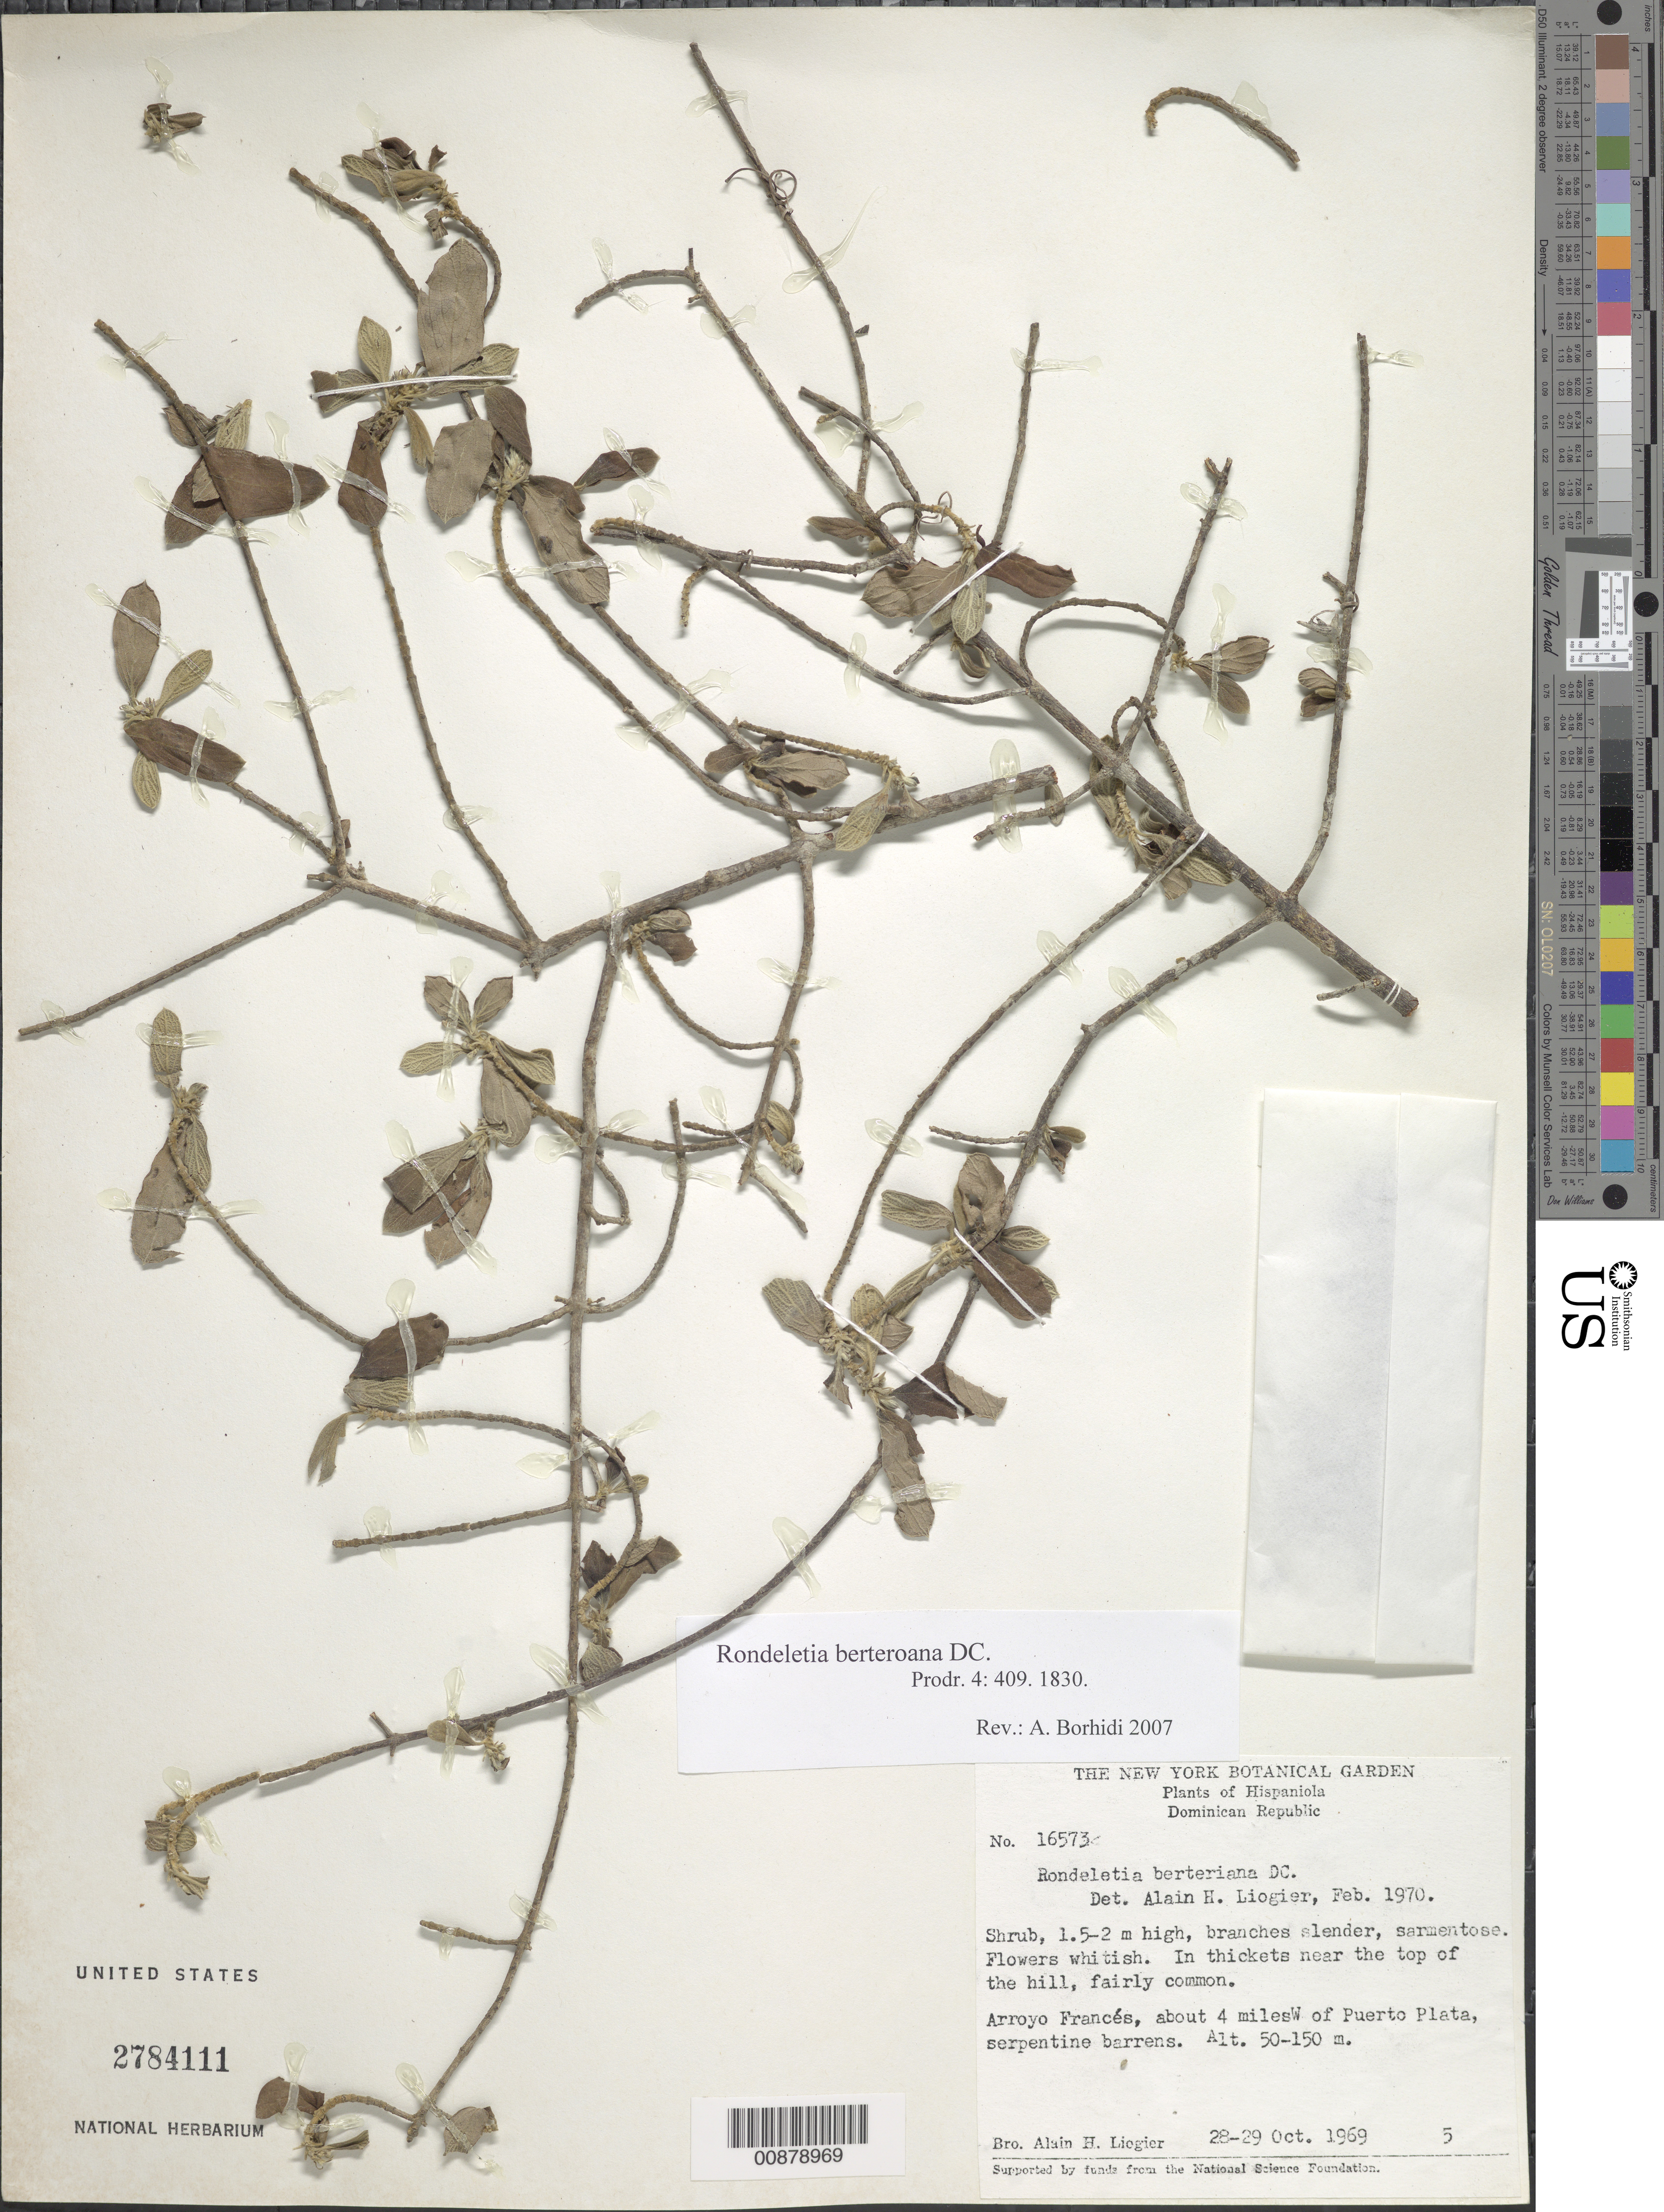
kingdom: Plantae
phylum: Tracheophyta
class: Magnoliopsida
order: Gentianales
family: Rubiaceae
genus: Rondeletia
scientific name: Rondeletia berteroana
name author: DC.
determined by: Borhidi, Attila L.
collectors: A. H. Liogier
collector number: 16573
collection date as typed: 28 Oct 1969 to 29 Oct 1969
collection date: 1969-10-28/1969-10-29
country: Dominican Republic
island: Hispaniola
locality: Arroyo Francés, about 4 mi. W of Puerto Plata.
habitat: Serpentine barrens. In thickets near the top of the hill.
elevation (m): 50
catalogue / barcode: US 2784111